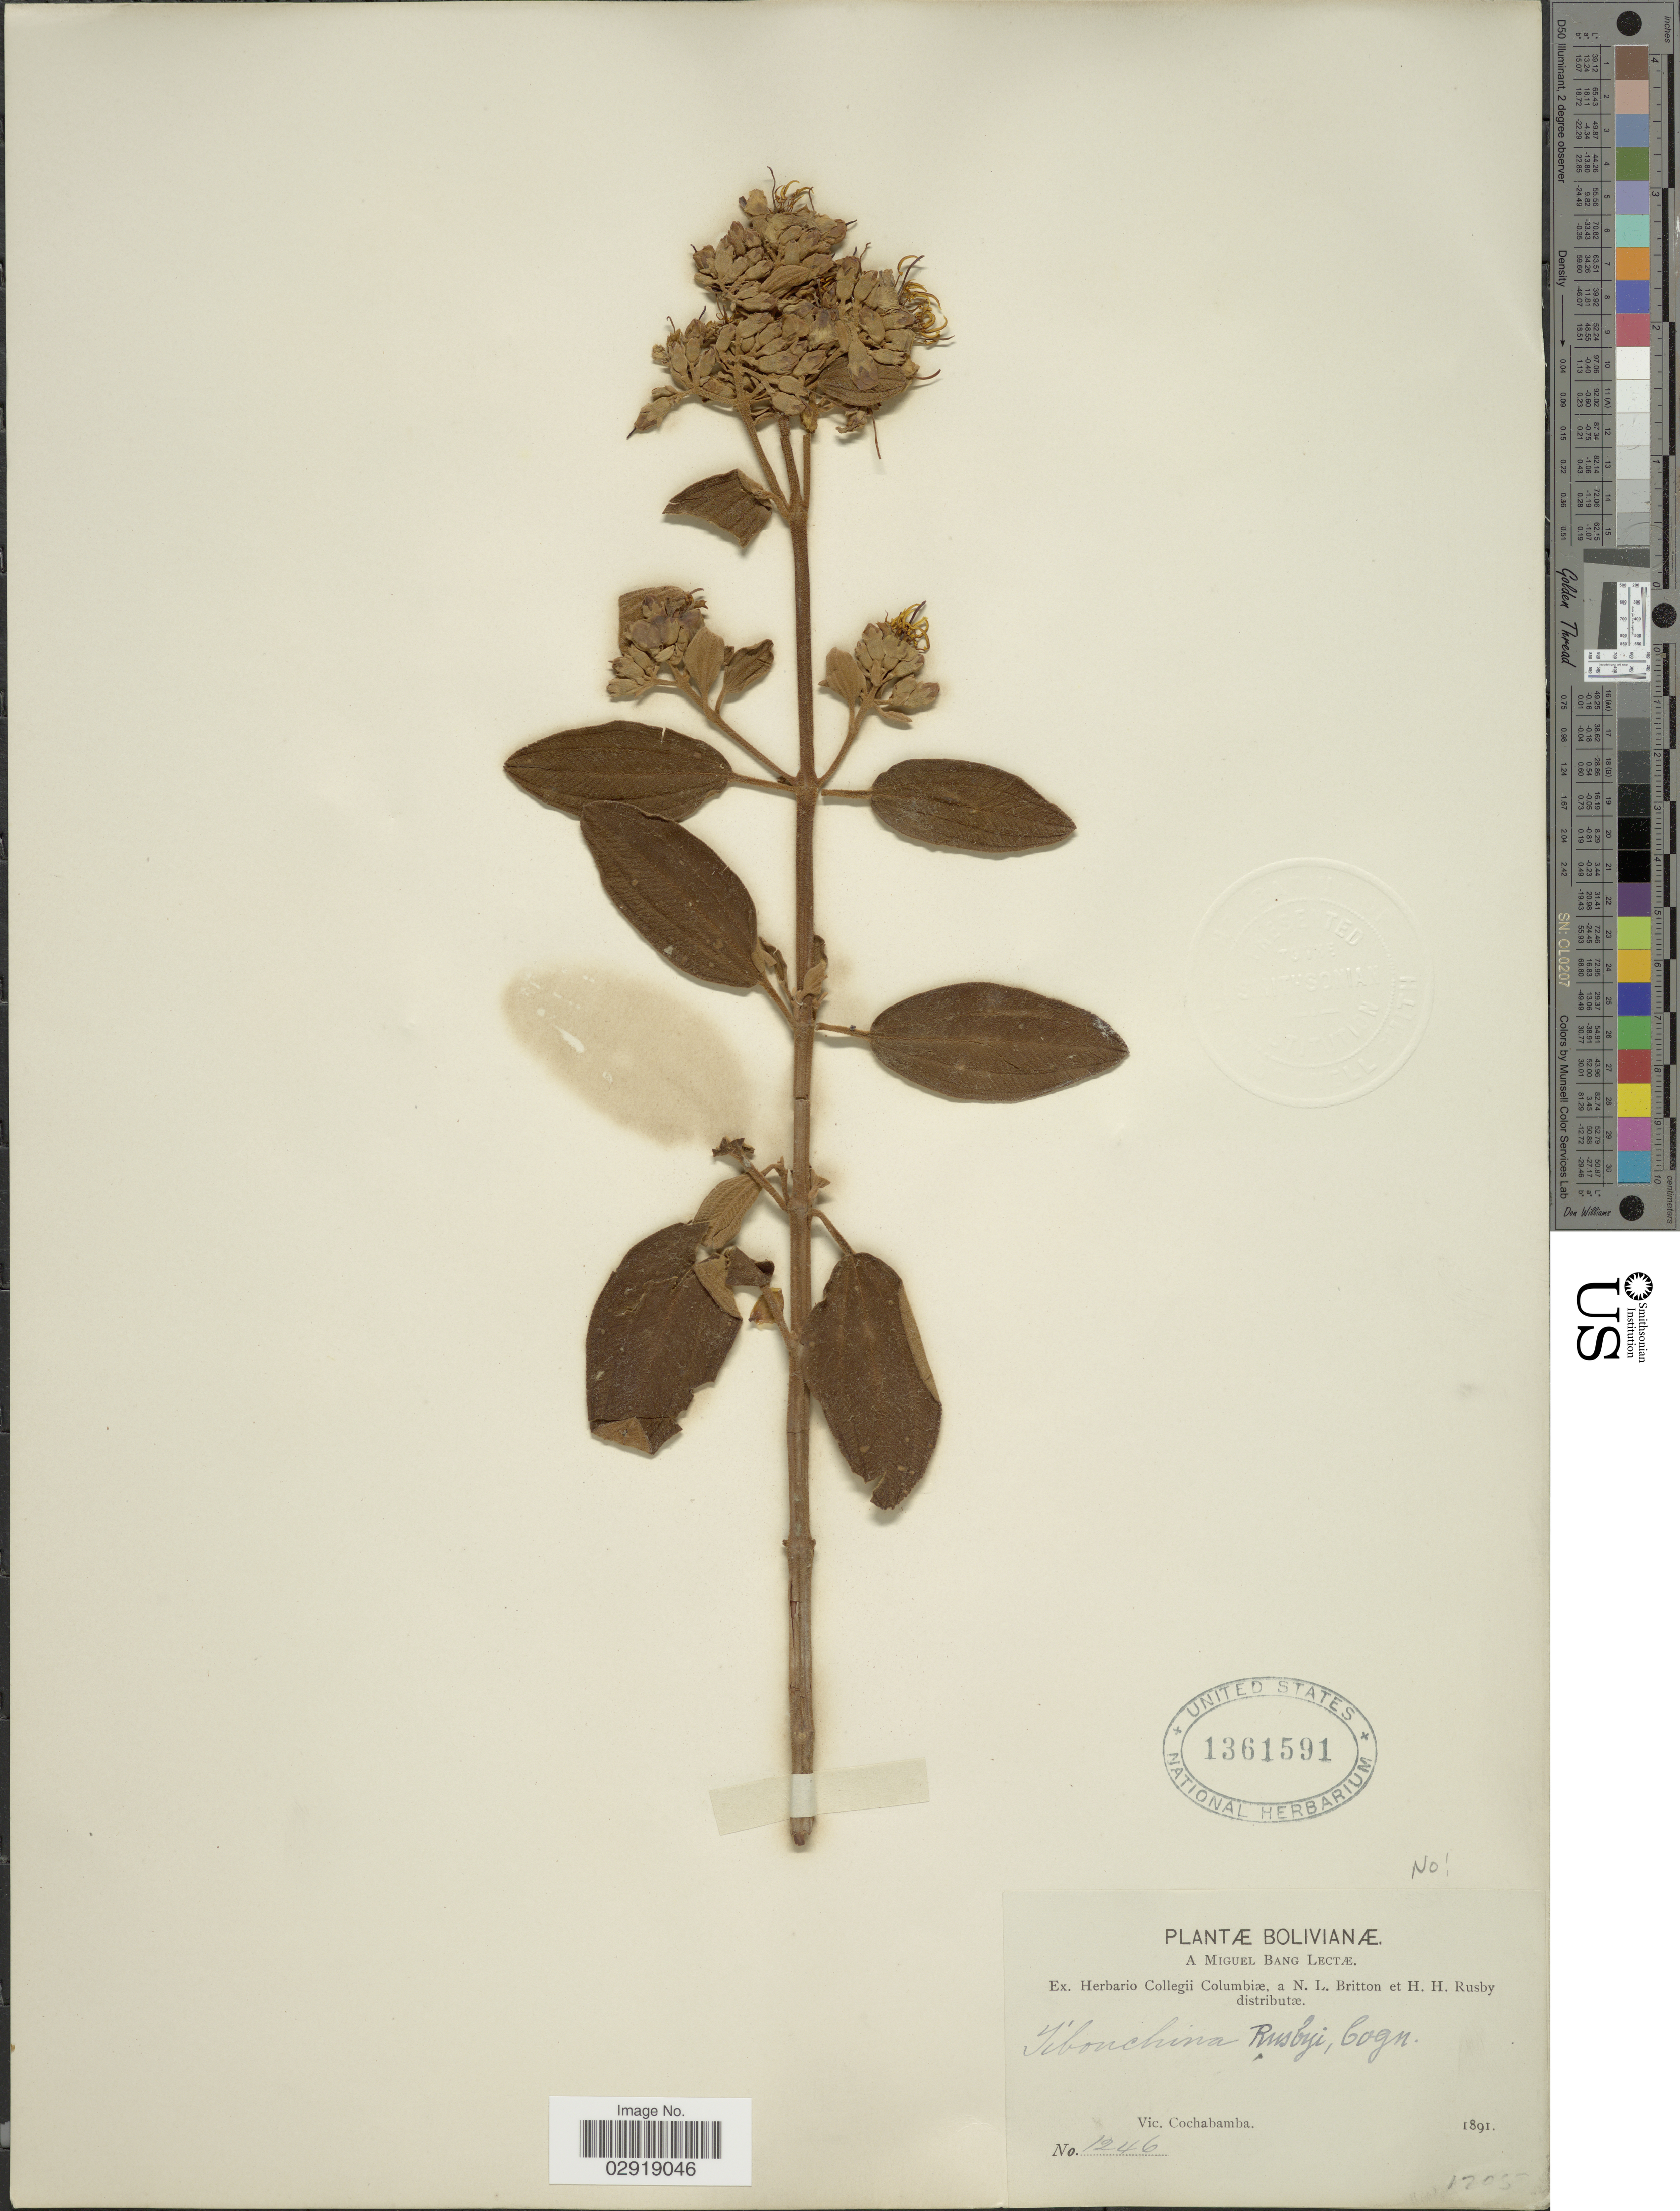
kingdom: Plantae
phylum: Tracheophyta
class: Magnoliopsida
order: Myrtales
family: Melastomataceae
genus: Chaetogastra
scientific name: Chaetogastra brittoniana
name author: (Cogn.) P.J.F. Guim. & Michelang.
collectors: M. Bang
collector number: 1246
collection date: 1891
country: Bolivia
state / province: Cochabamba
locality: Vic. Cochabamba.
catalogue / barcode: US 1361591